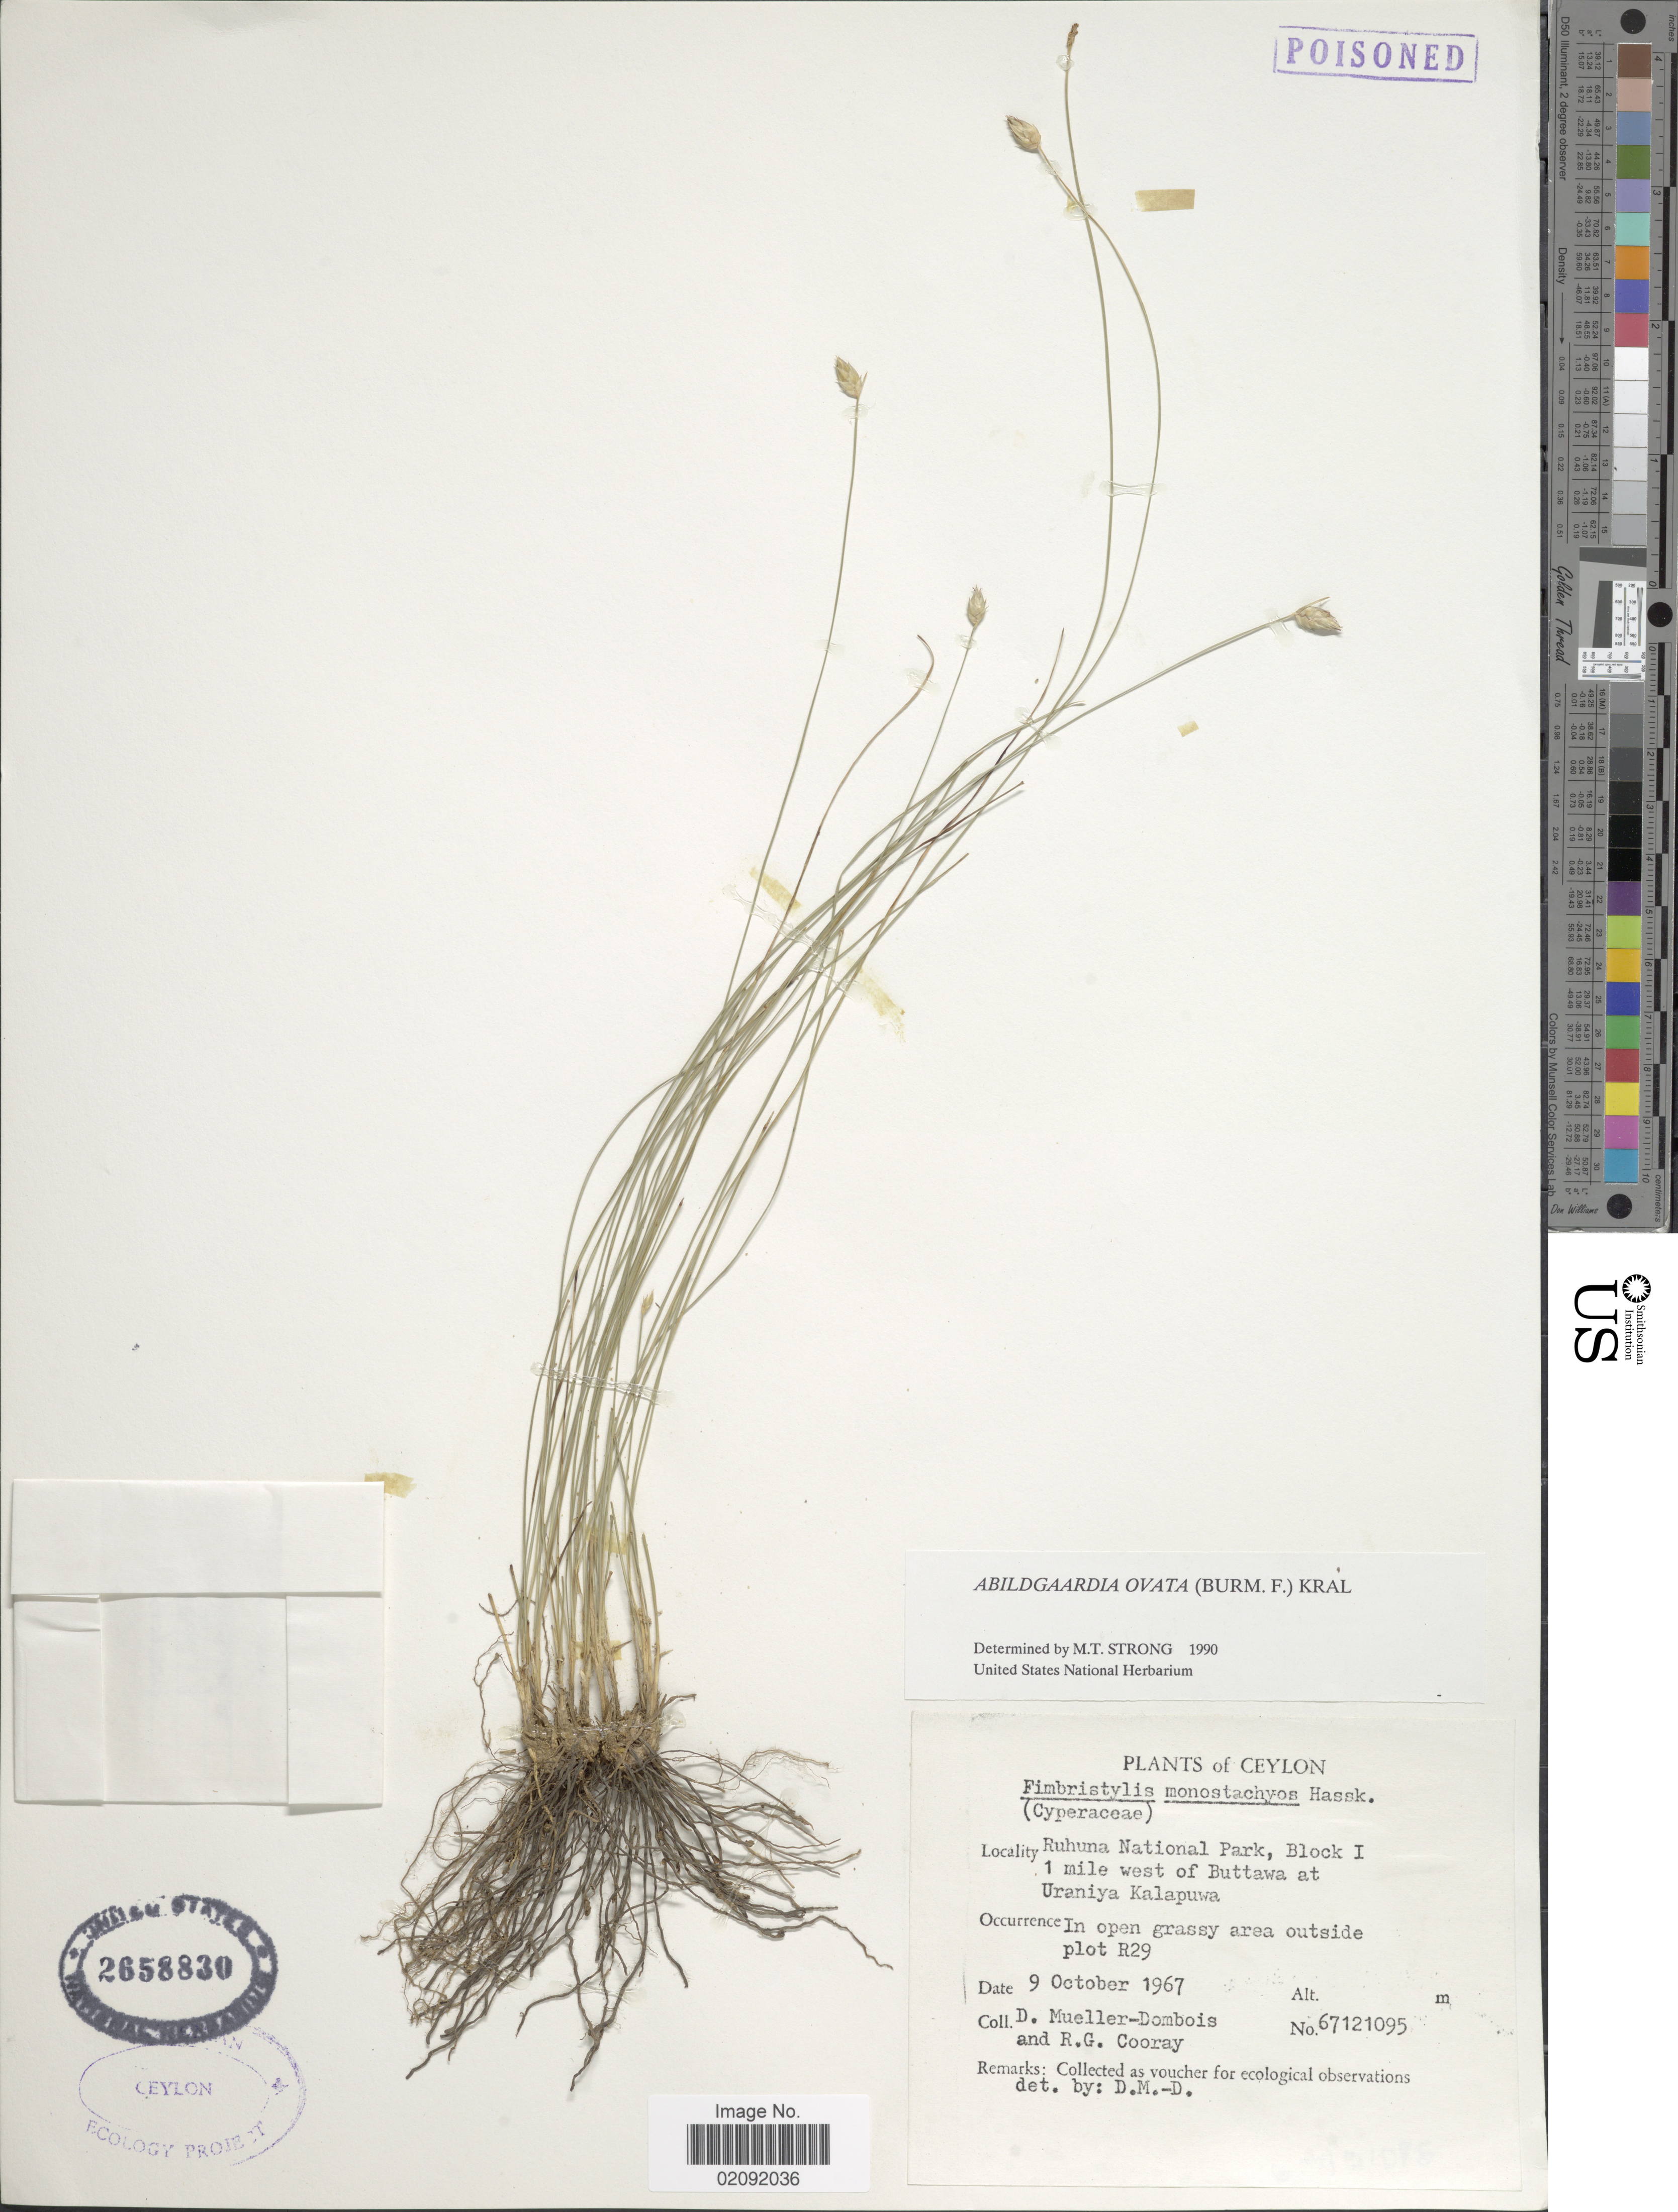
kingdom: Plantae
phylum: Tracheophyta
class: Liliopsida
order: Poales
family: Cyperaceae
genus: Abildgaardia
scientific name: Abildgaardia ovata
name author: (Burm. f.) Kral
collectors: D. Mueller-Dombois & R. Cooray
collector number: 67121095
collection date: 1967-10-09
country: Sri Lanka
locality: Ceylon, Ruhuna National Park, Block I, 1 mile west of Buttawa at Uraniya Kalapuwa, in open grassy area outside plot R29.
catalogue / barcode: US 2658830